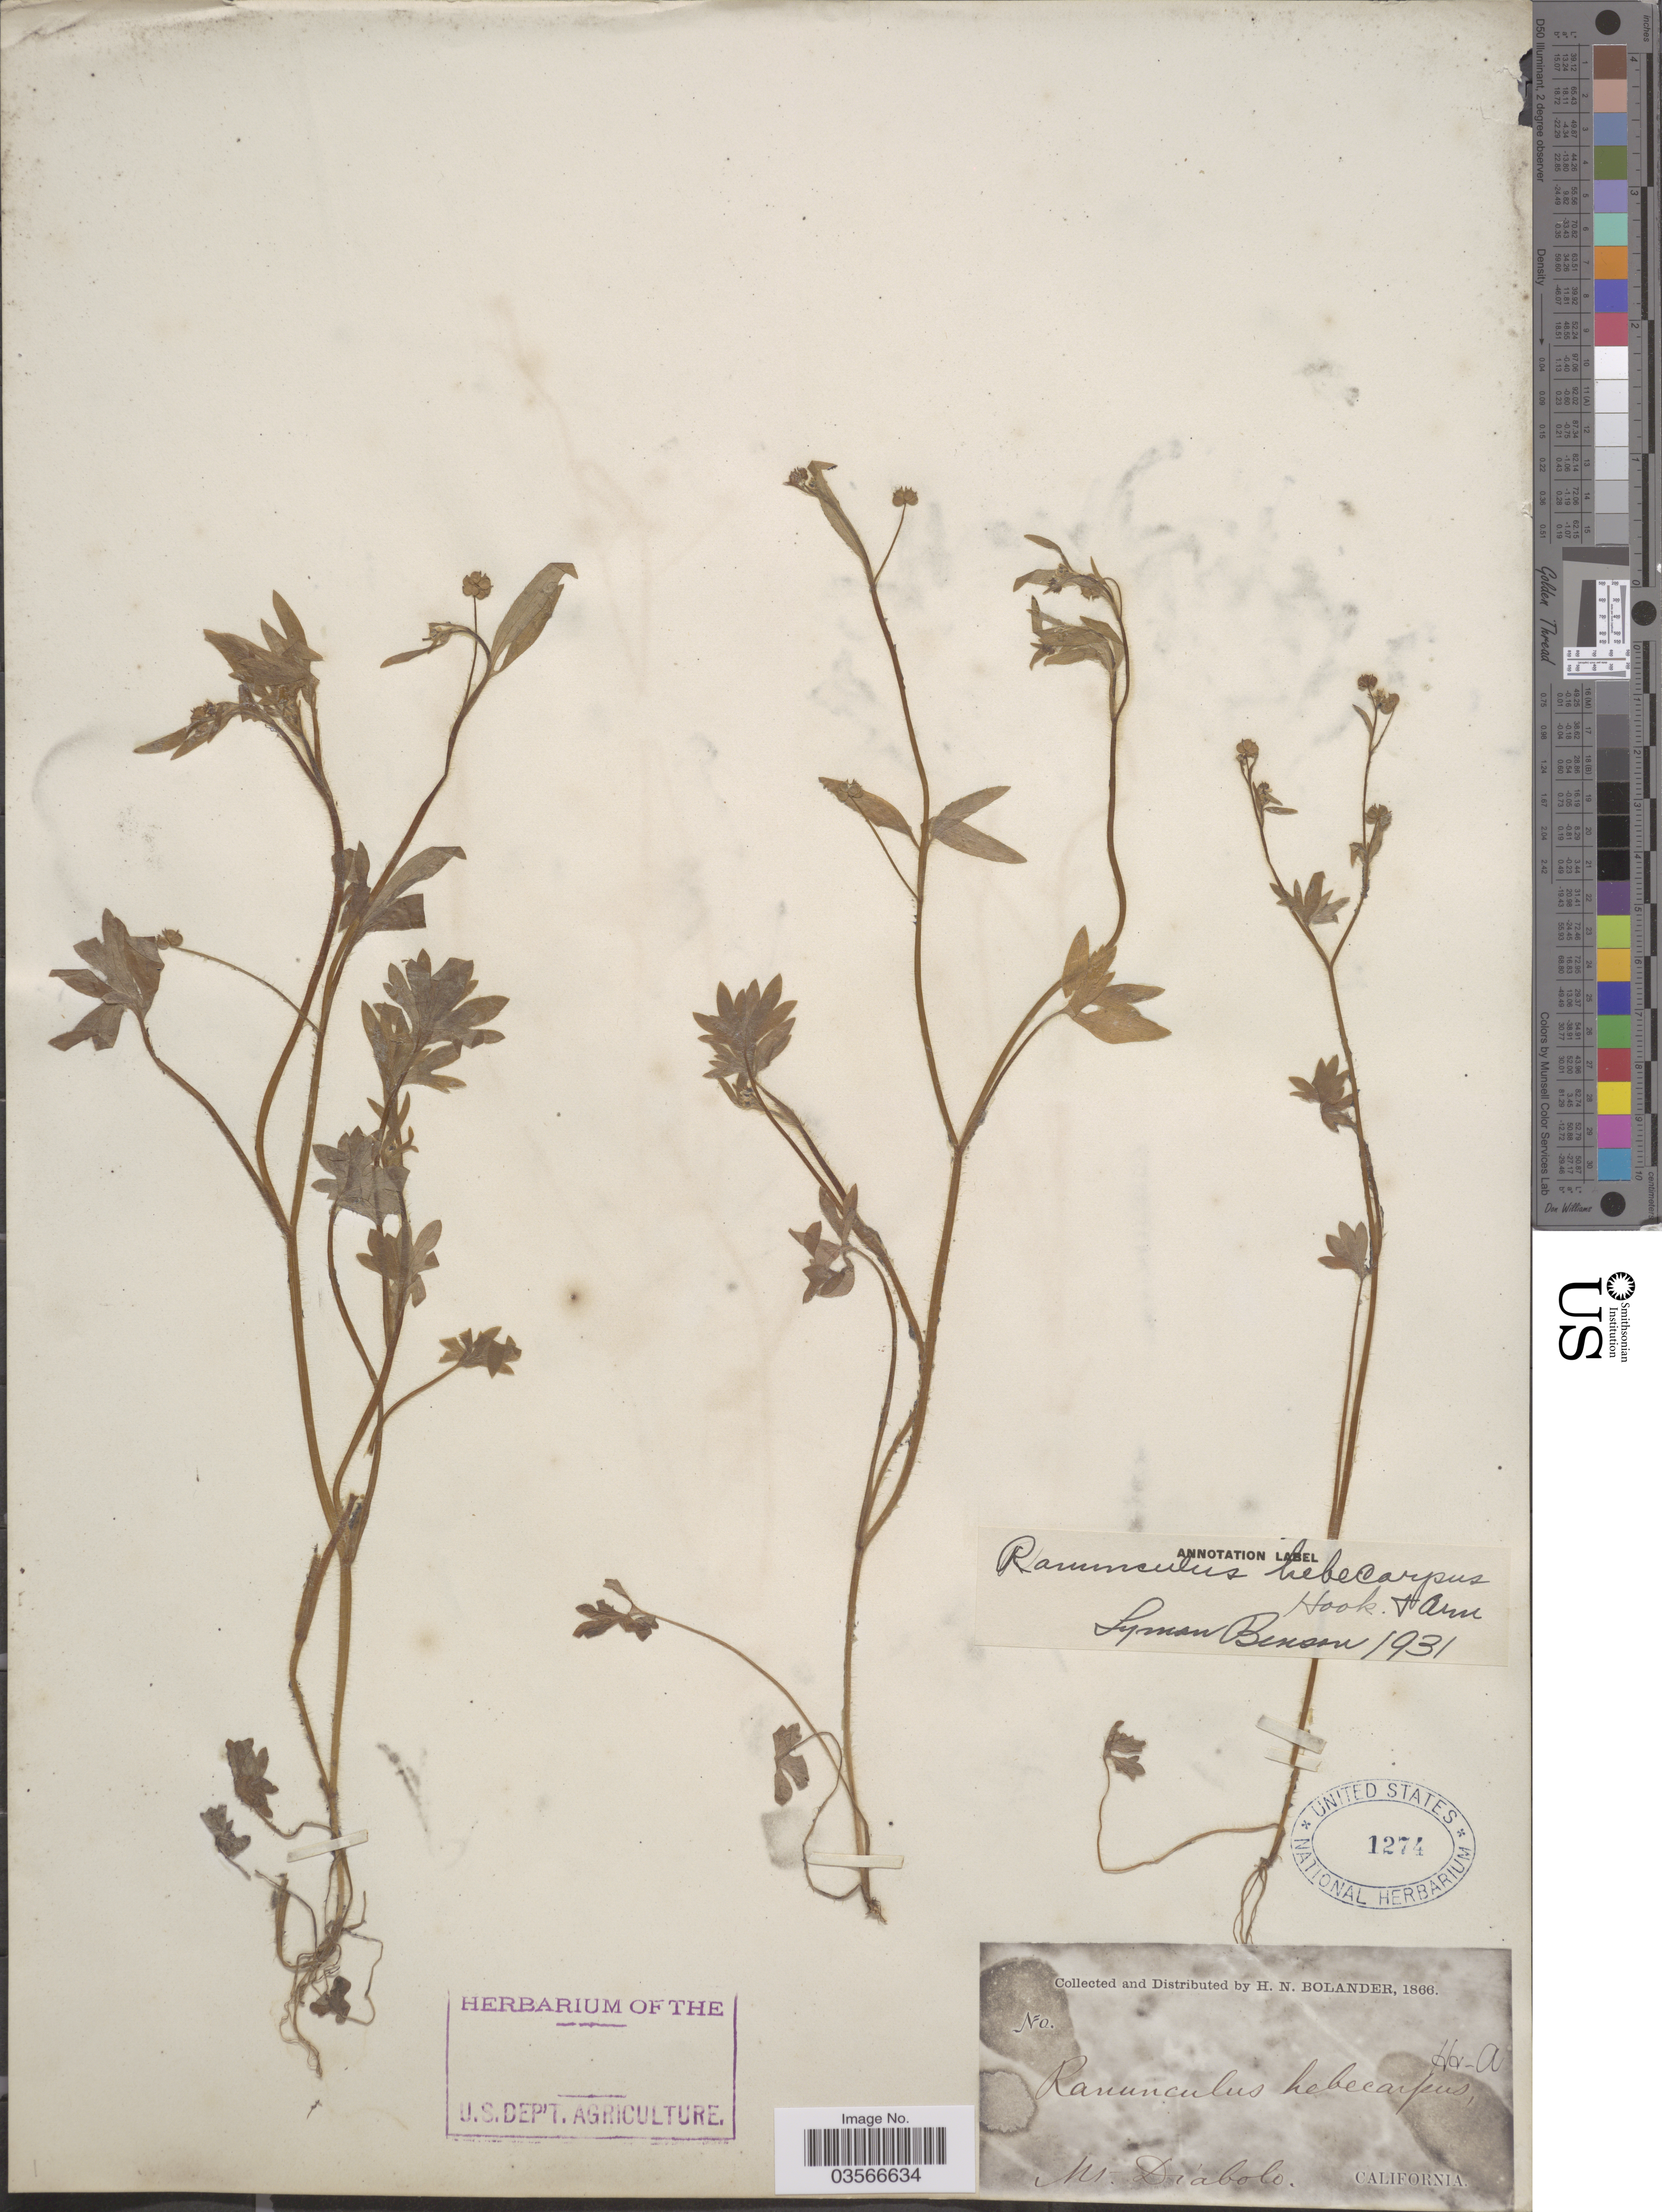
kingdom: Plantae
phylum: Tracheophyta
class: Magnoliopsida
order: Ranunculales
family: Ranunculaceae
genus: Ranunculus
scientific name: Ranunculus hebecarpus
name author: Hook. & Arn.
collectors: H. Bolander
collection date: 1866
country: United States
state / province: California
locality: Mt. Diabolo.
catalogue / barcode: US 1274